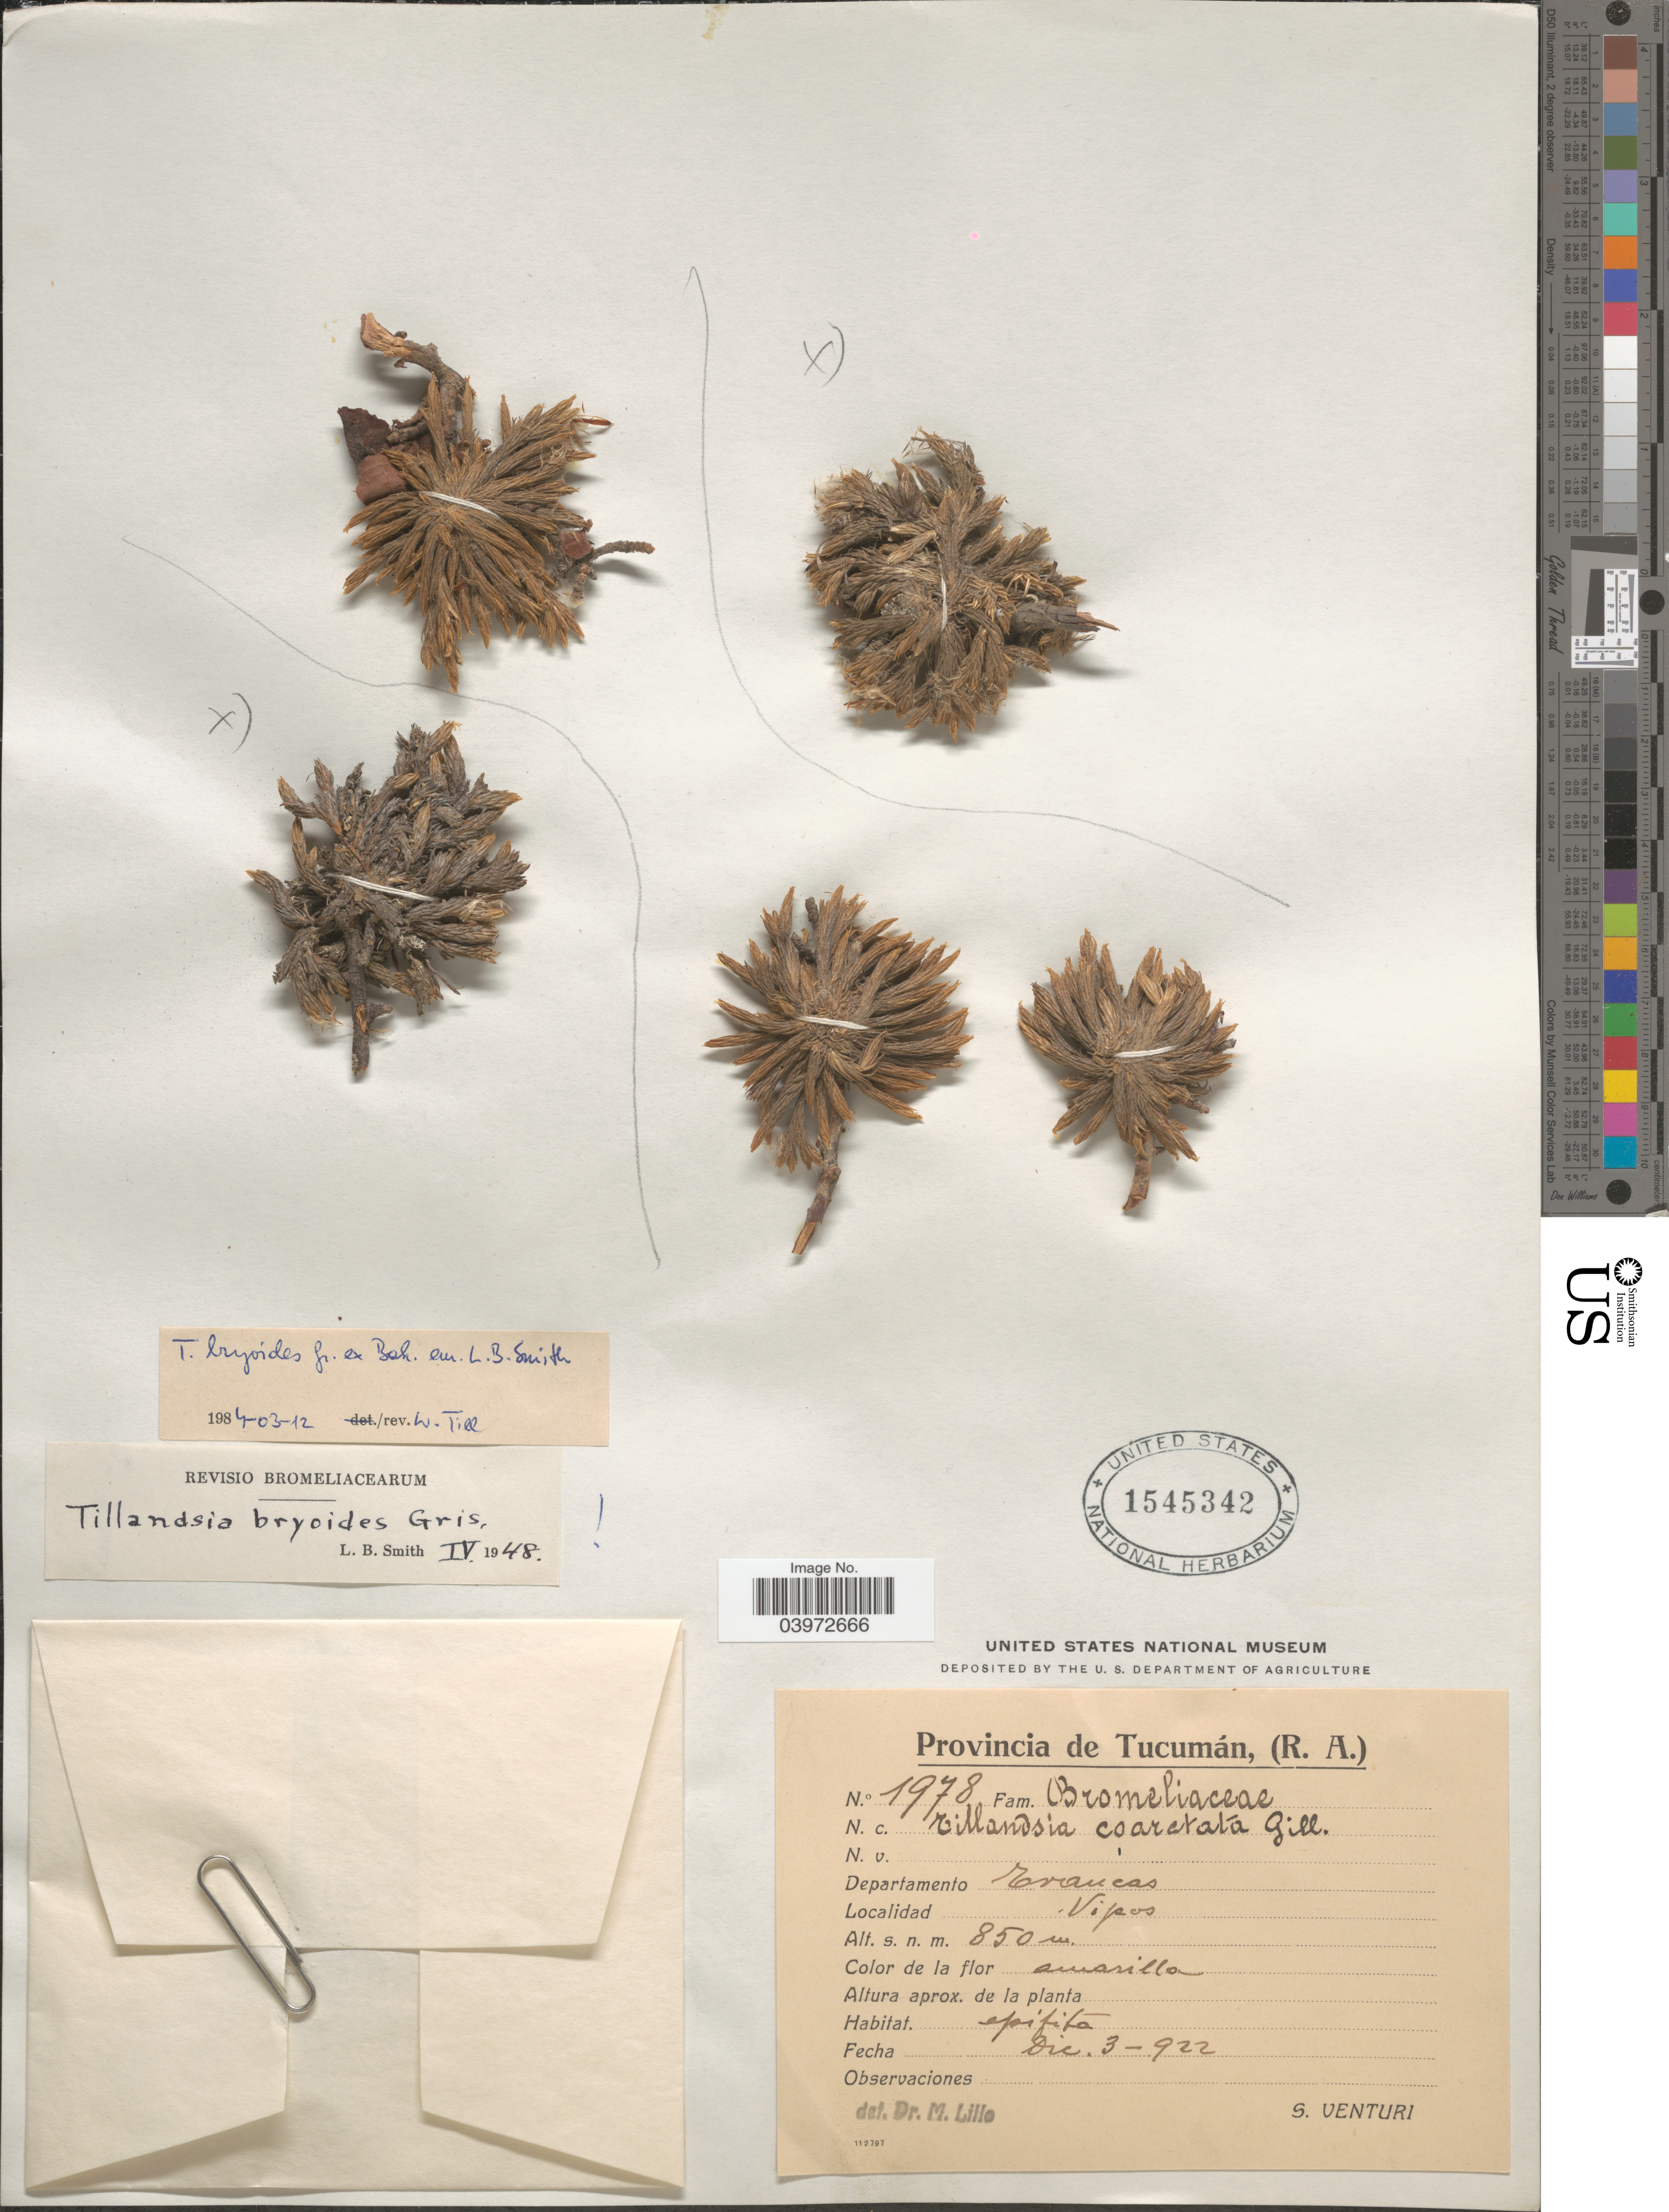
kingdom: Plantae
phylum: Tracheophyta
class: Liliopsida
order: Poales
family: Bromeliaceae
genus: Tillandsia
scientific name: Tillandsia bryoides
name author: Griseb. ex Baker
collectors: S. Venturi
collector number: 1978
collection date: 1922-12-03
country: Argentina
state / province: Tucuman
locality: Departamento Trancas. Vipos.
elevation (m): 850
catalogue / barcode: US 1545342